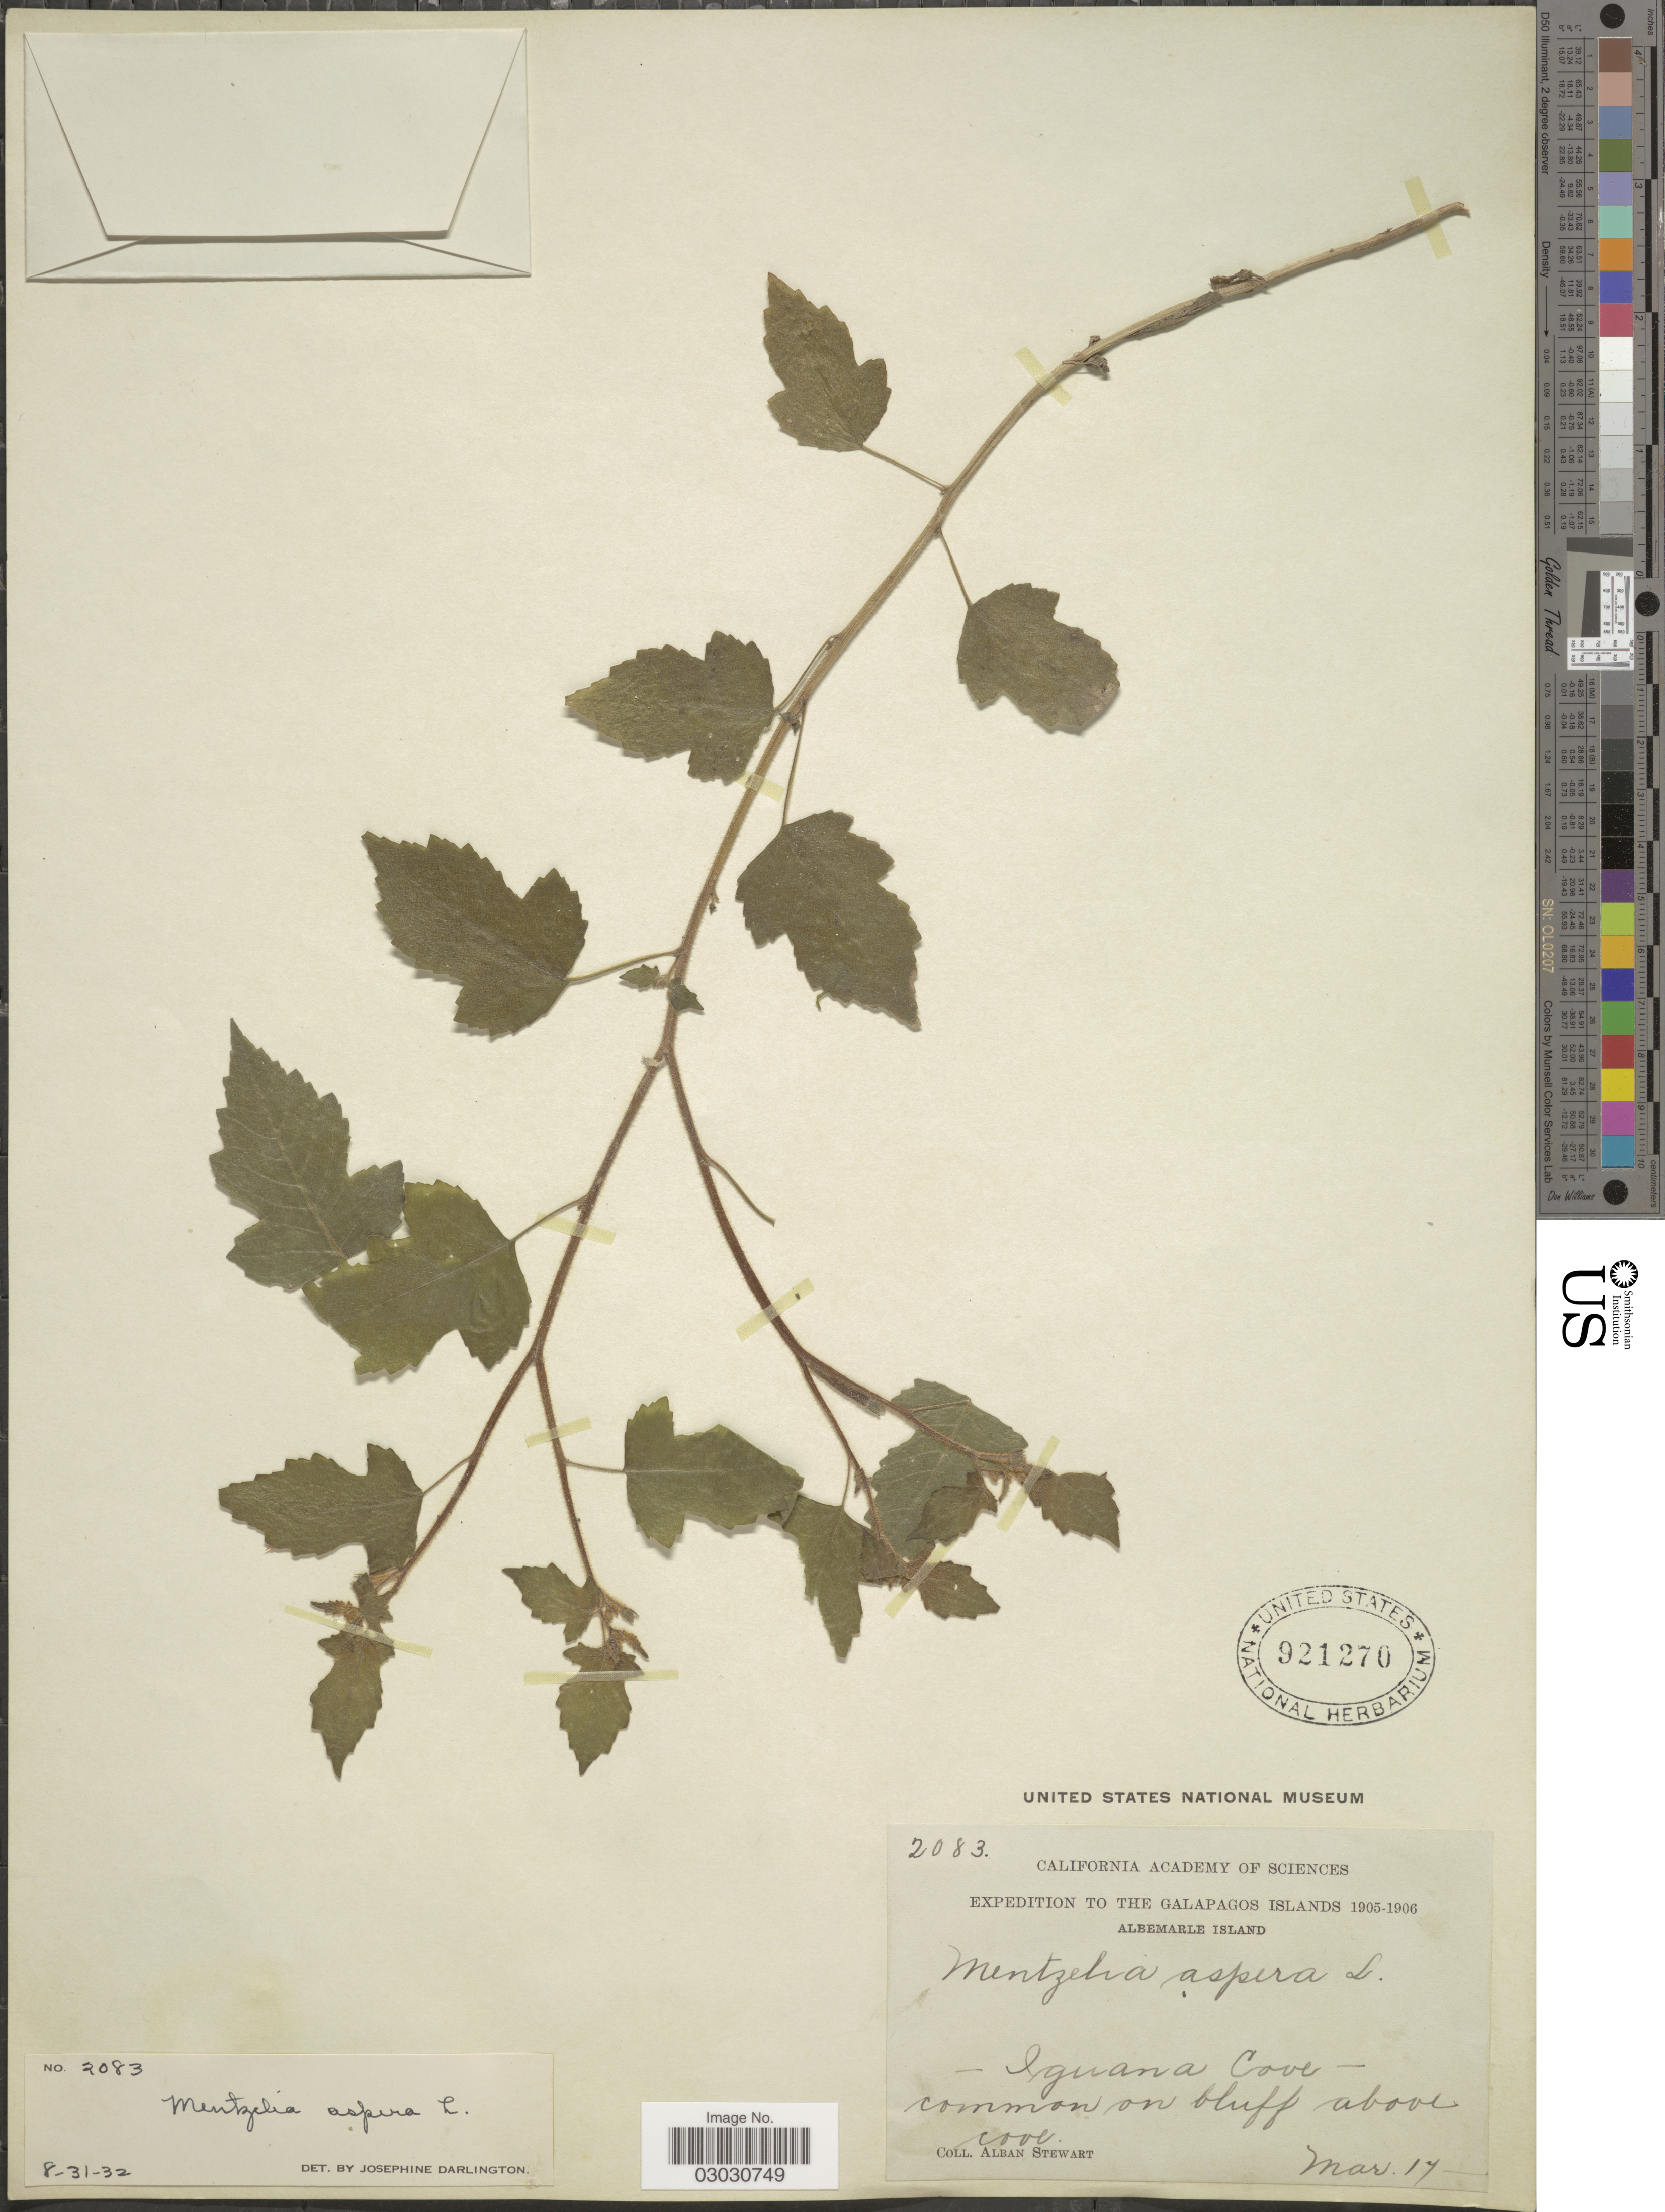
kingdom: Plantae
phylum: Tracheophyta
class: Magnoliopsida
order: Cornales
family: Loasaceae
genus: Mentzelia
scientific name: Mentzelia aspera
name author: L.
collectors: A. Stewart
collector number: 2083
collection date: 1905-03-17/1906-03-17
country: Ecuador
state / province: Colón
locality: Galapagos Islands. Albemarle Island. Iguana Cove.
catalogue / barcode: US 921270